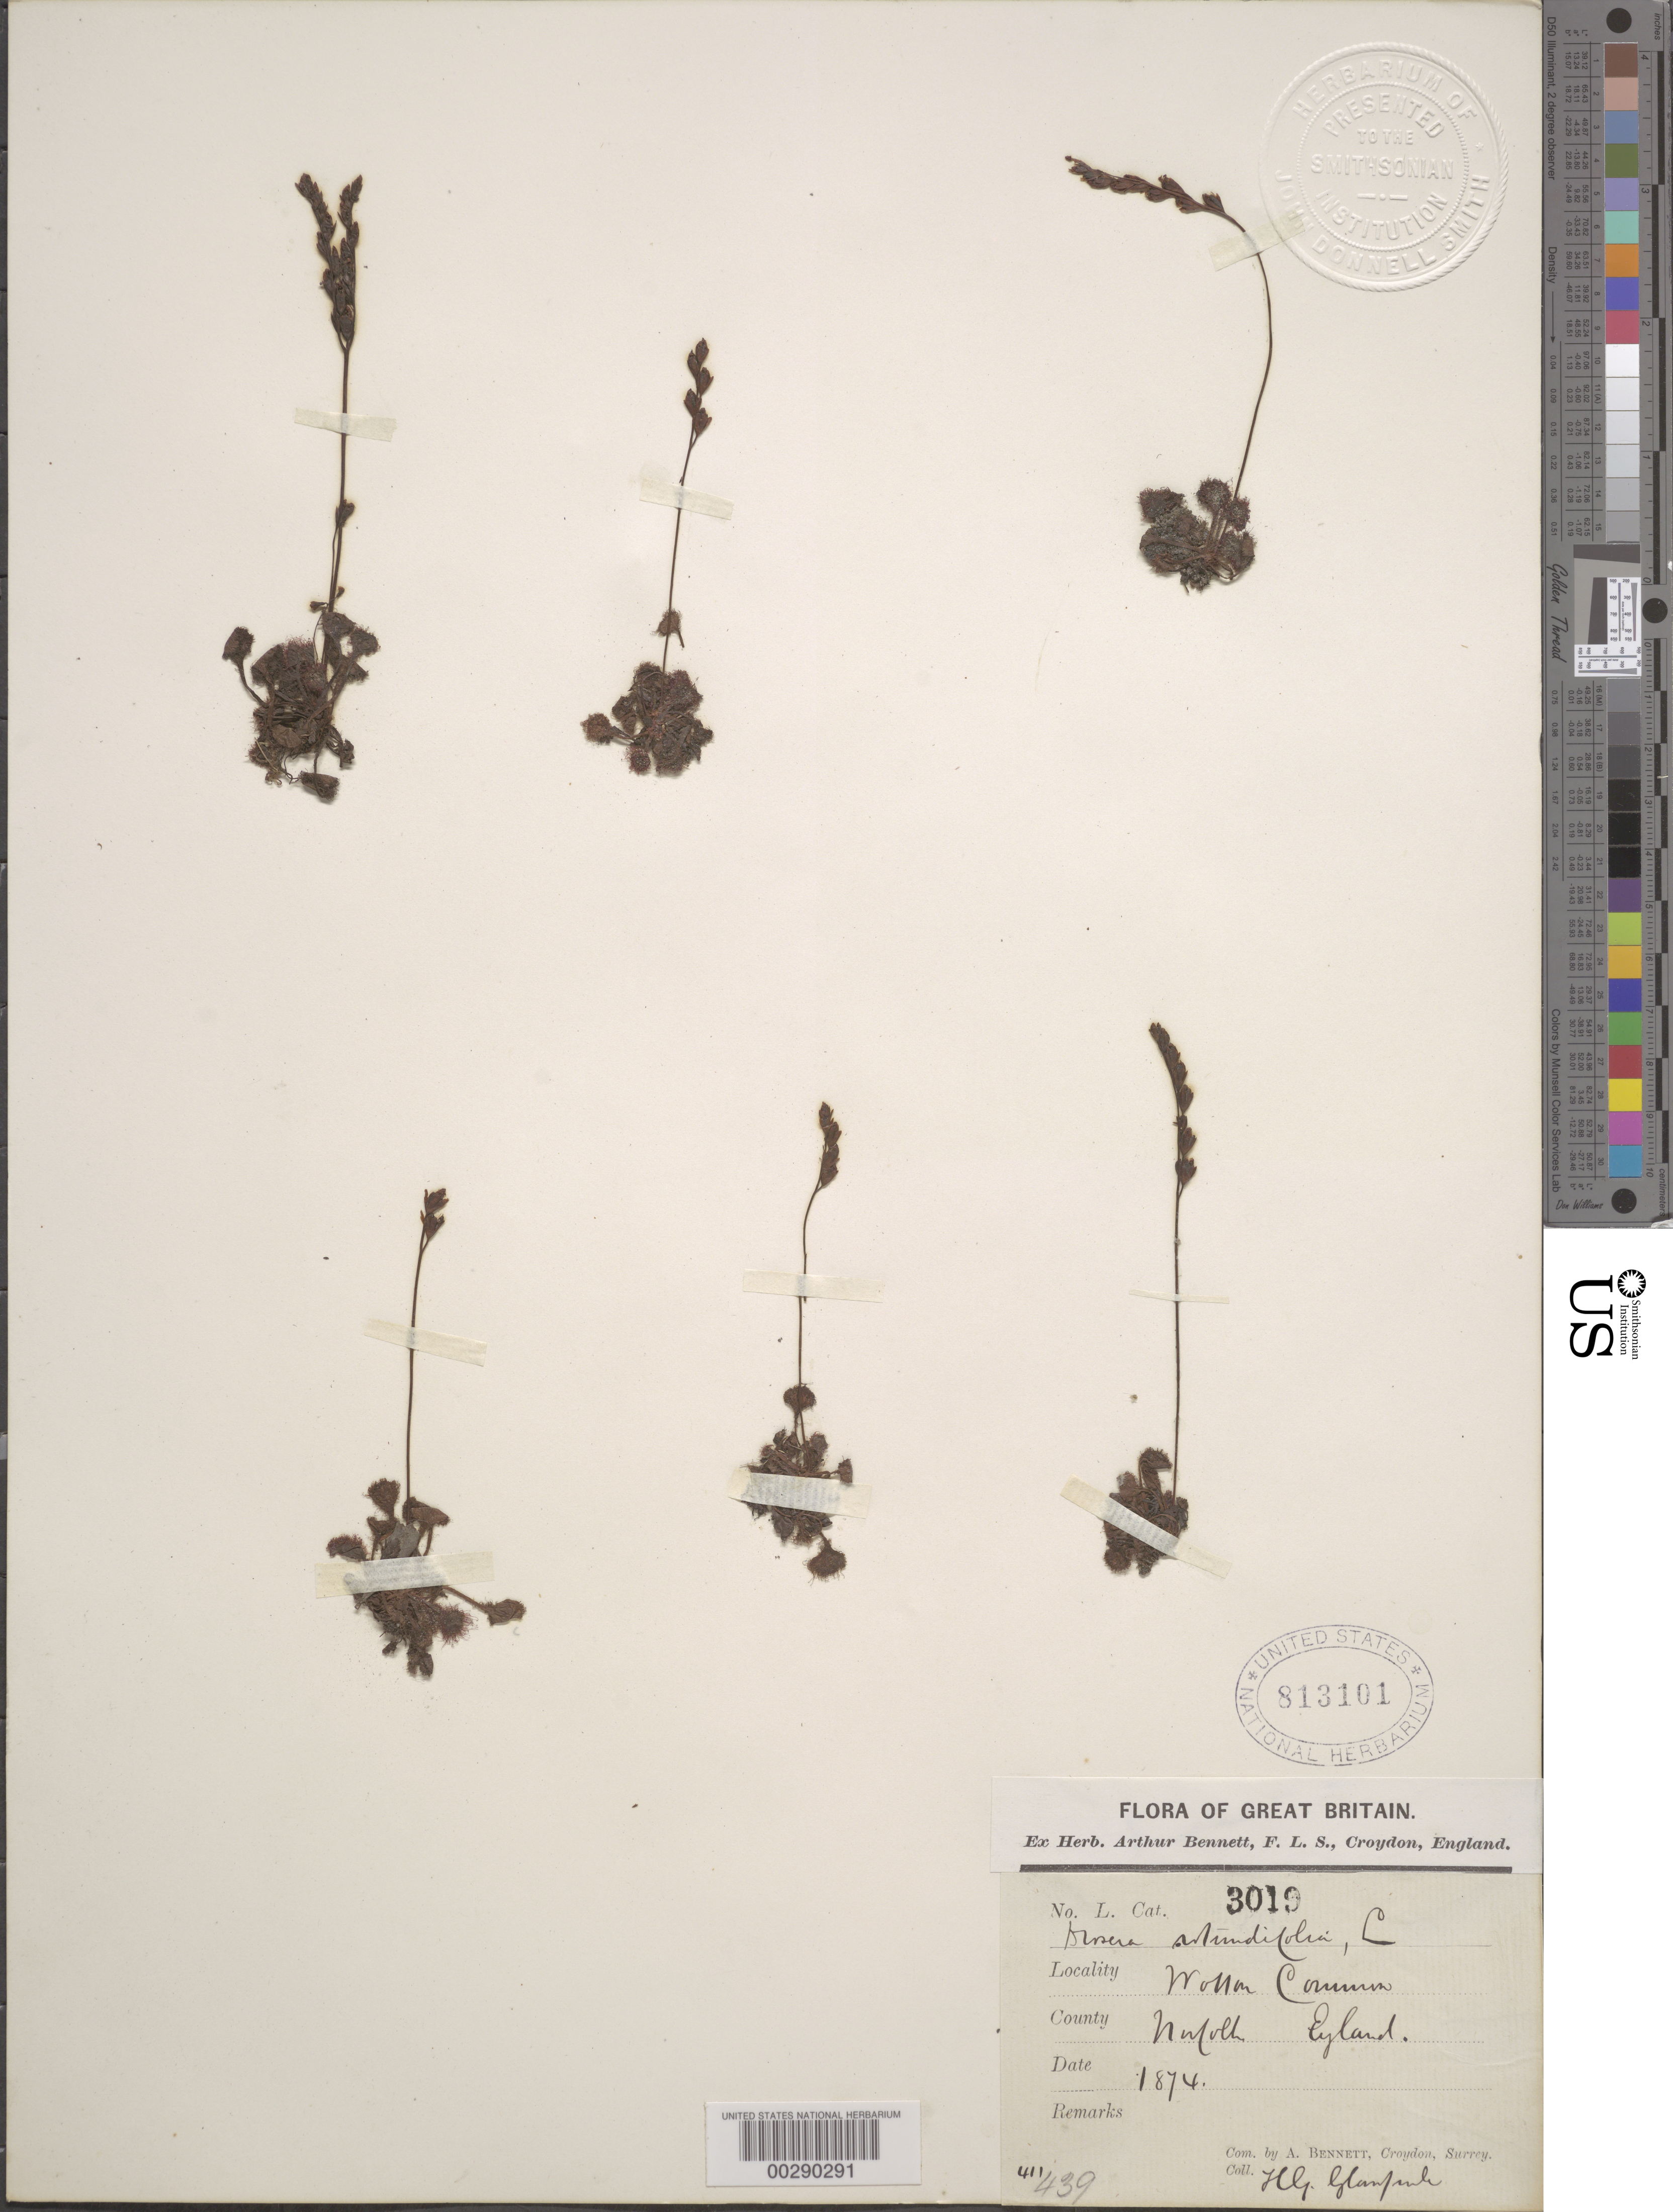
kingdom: Plantae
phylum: Tracheophyta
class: Magnoliopsida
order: Caryophyllales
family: Droseraceae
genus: Drosera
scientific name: Drosera rotundifolia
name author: L.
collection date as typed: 1874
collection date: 1874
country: United Kingdom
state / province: England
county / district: Norfolk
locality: Norfolk, eyland, wollan common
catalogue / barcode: US 813101